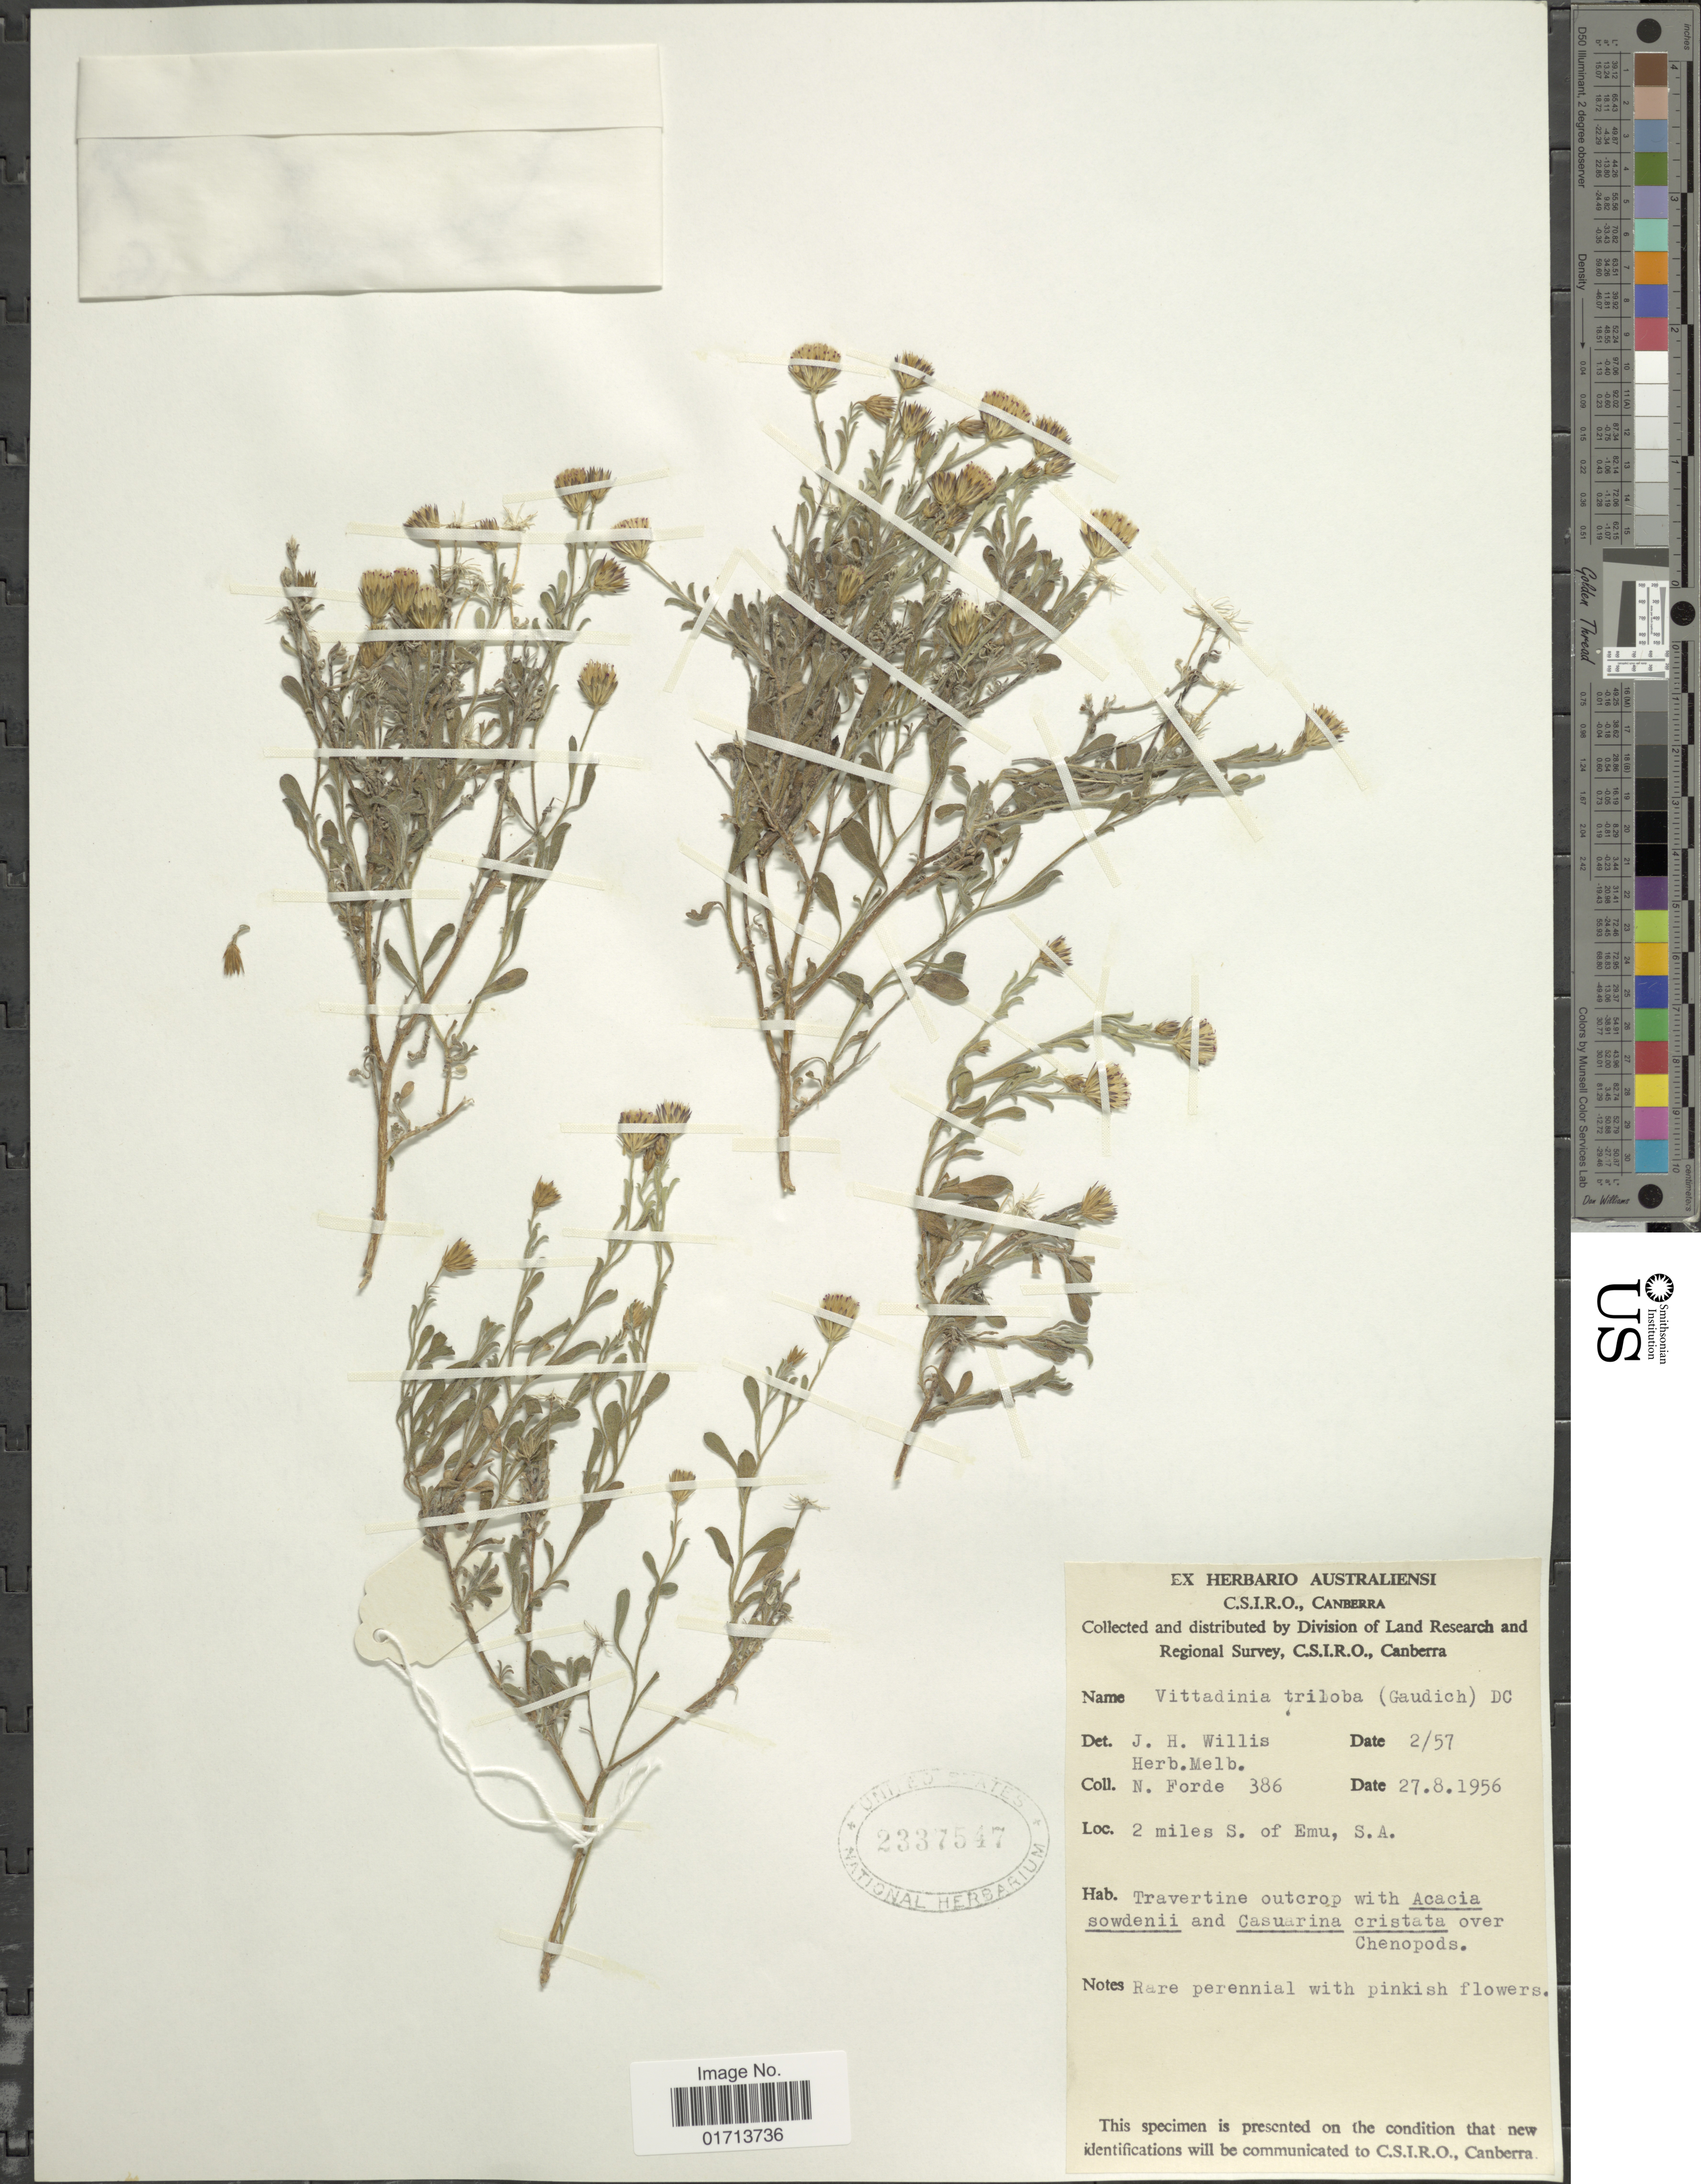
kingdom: Plantae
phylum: Tracheophyta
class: Magnoliopsida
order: Asterales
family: Asteraceae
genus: Vittadinia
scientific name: Vittadinia triloba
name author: (Gaudich.) DC.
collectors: N. Forde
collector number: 386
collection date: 1956-08-27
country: Australia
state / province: South Australia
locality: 2 miles S. of Emu,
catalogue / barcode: US 2337547